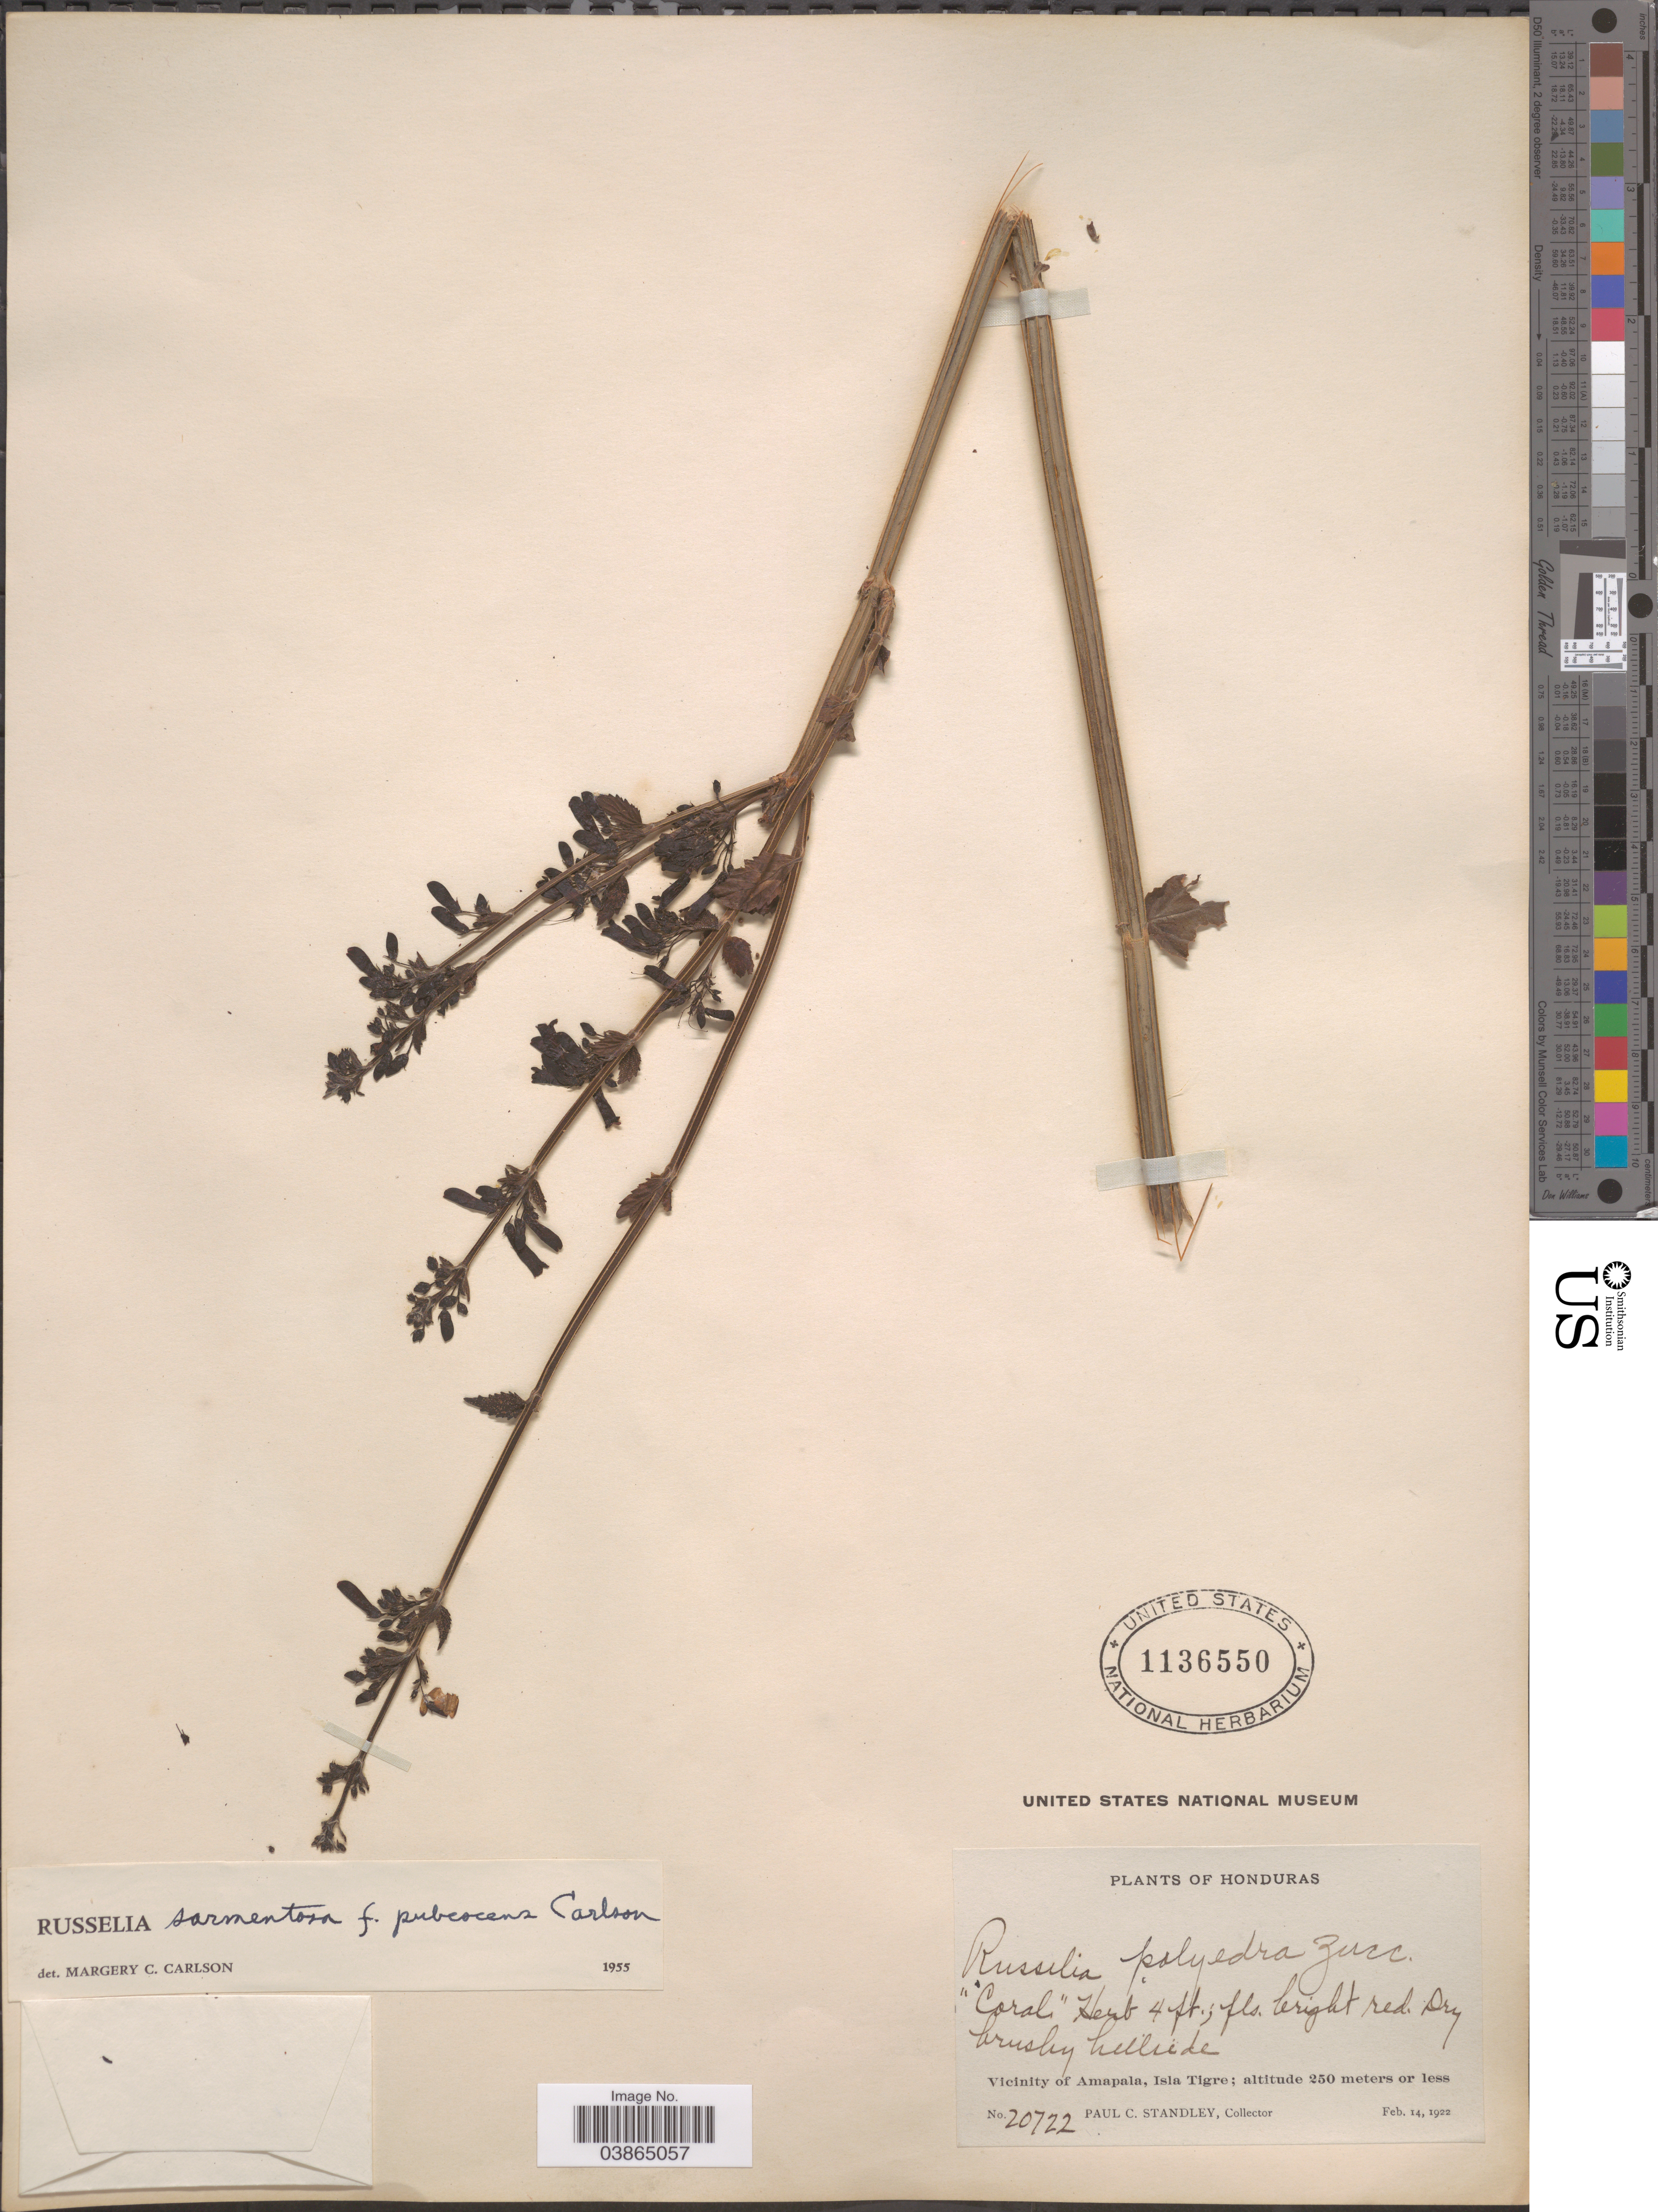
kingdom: Plantae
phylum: Tracheophyta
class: Magnoliopsida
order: Lamiales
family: Plantaginaceae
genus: Russelia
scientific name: Russelia sarmentosa f. pubescens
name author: Carlson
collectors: P. C. Standley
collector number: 20722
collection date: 1922-02-14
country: Honduras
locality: Vicinity of Amapala, Isla Tigre.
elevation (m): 250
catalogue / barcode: US 1136550